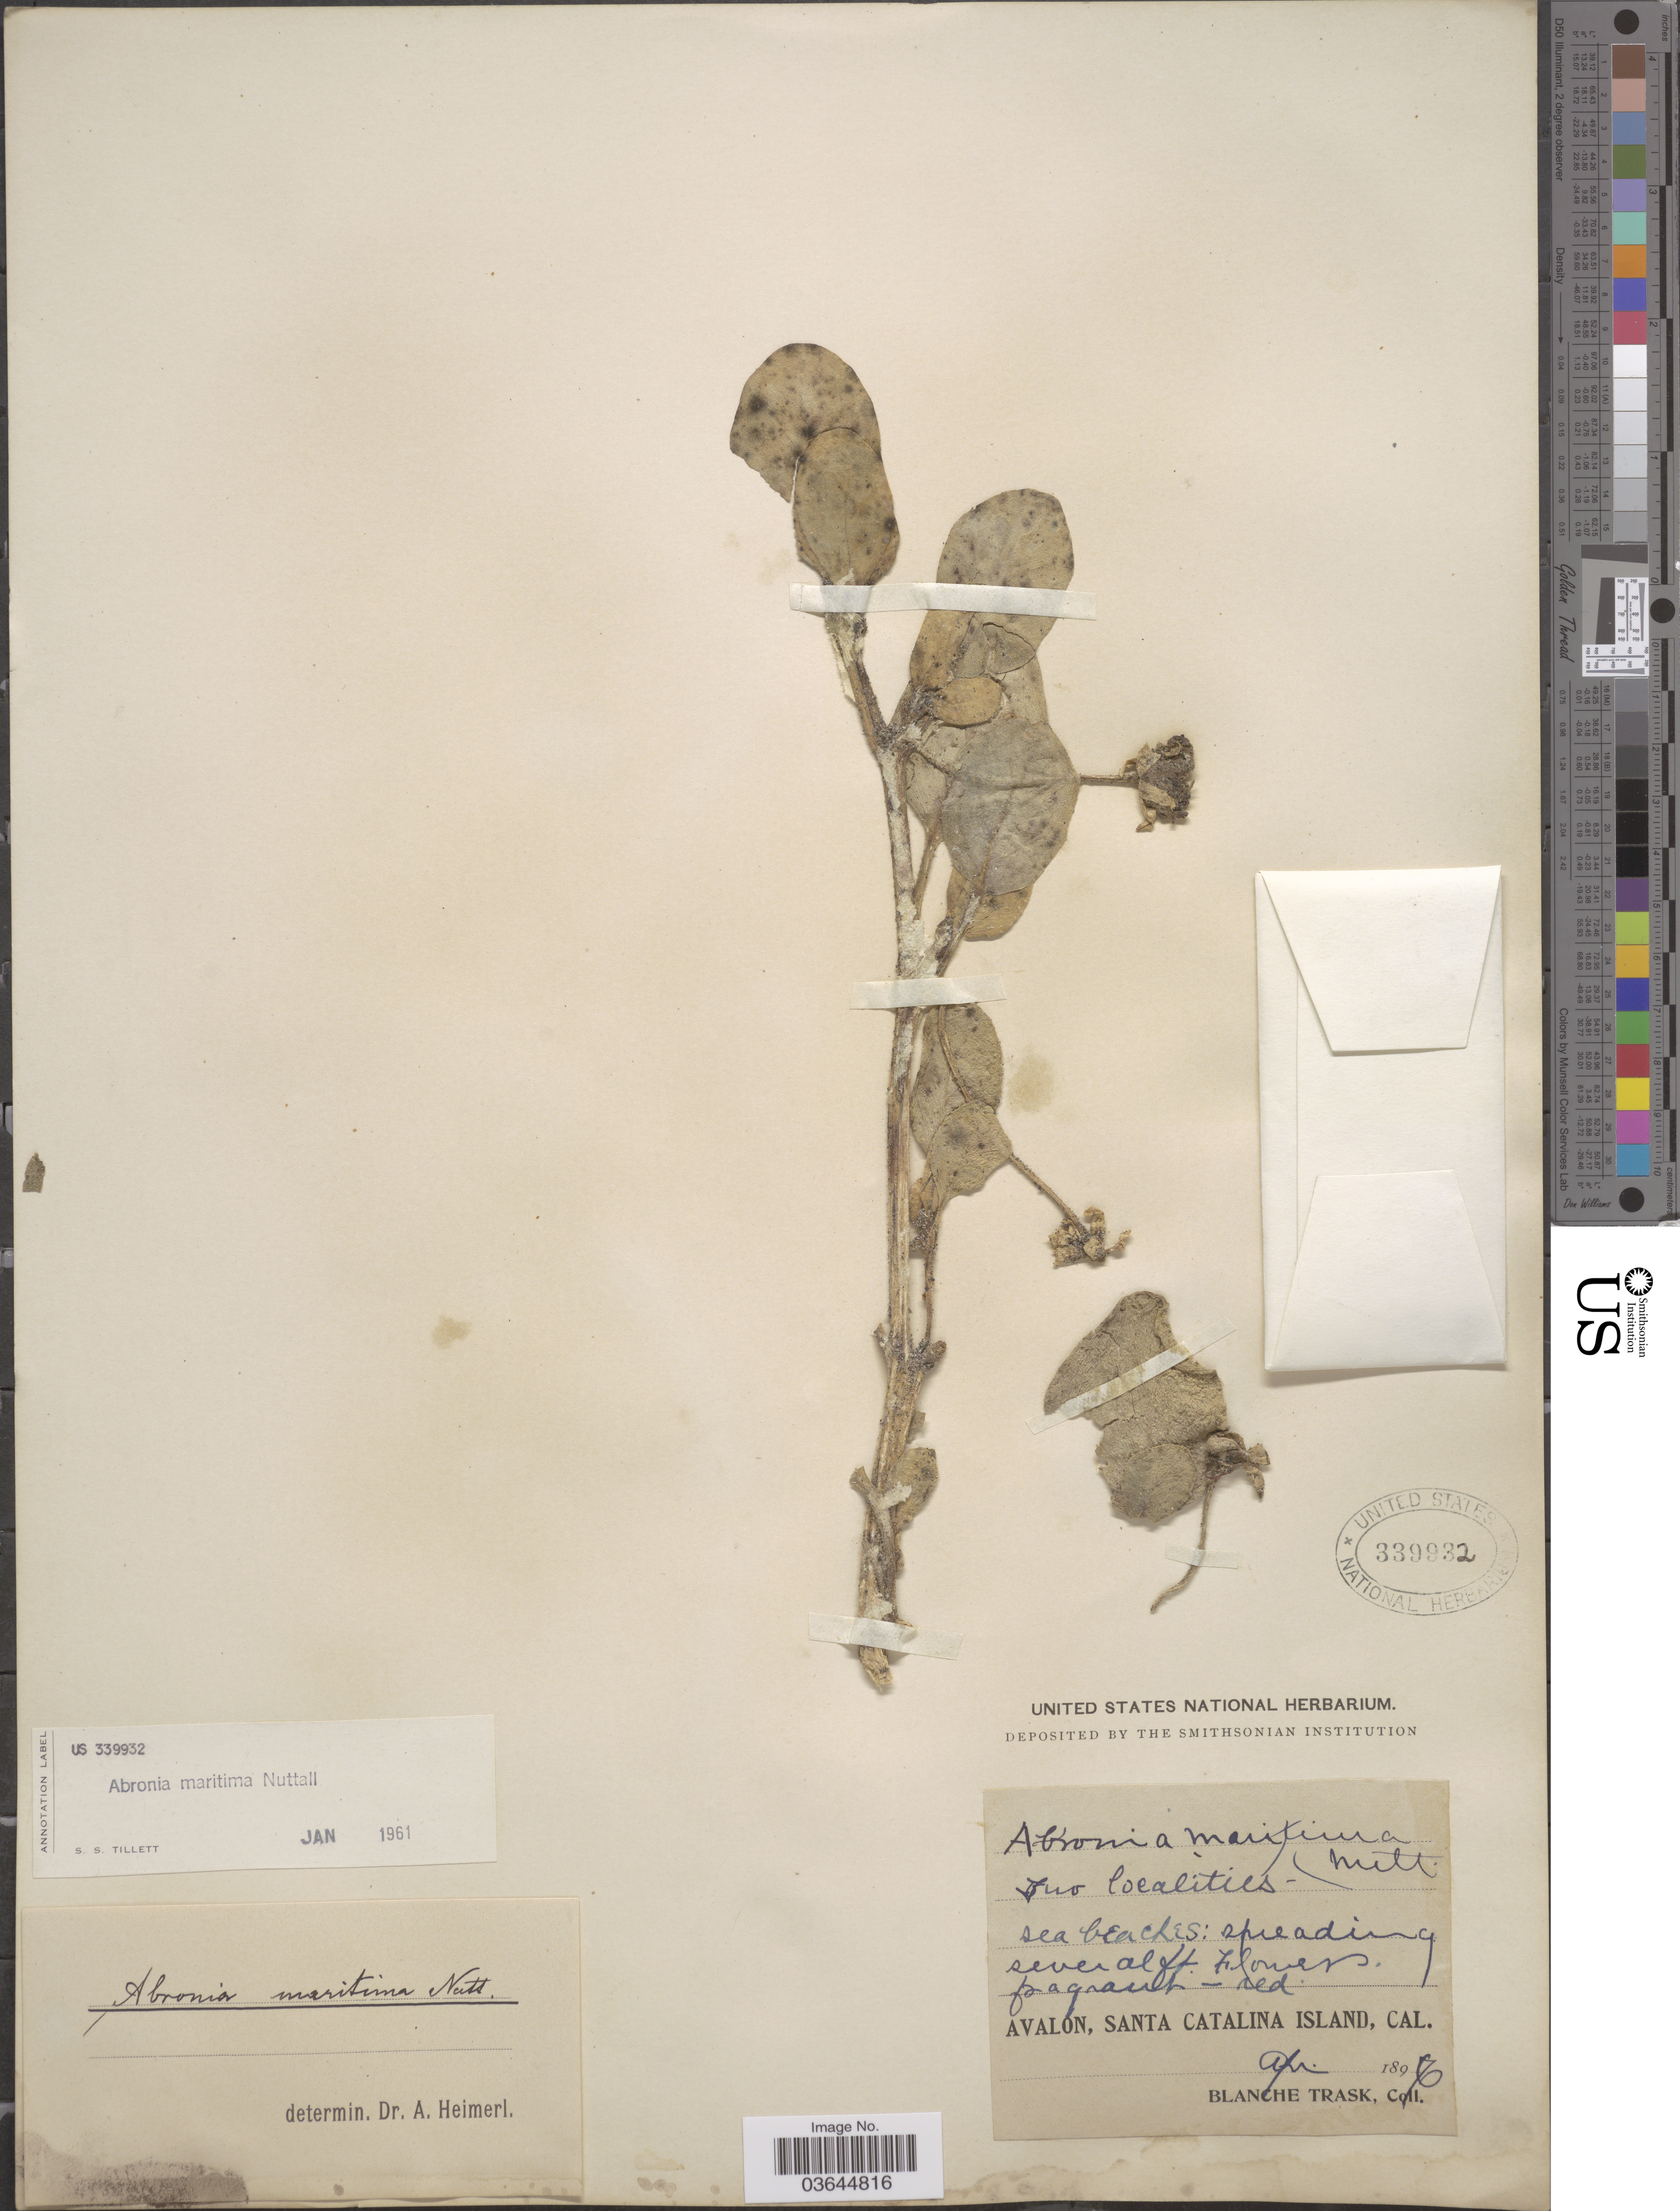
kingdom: Plantae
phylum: Tracheophyta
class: Magnoliopsida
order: Caryophyllales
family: Nyctaginaceae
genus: Abronia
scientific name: Abronia maritima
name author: Nutt. ex S. Watson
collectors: B. Trask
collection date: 1896-04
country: United States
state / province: California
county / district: Los Angeles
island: Santa Catalina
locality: Avalon, Santa Catalina Island.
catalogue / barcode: US 339932